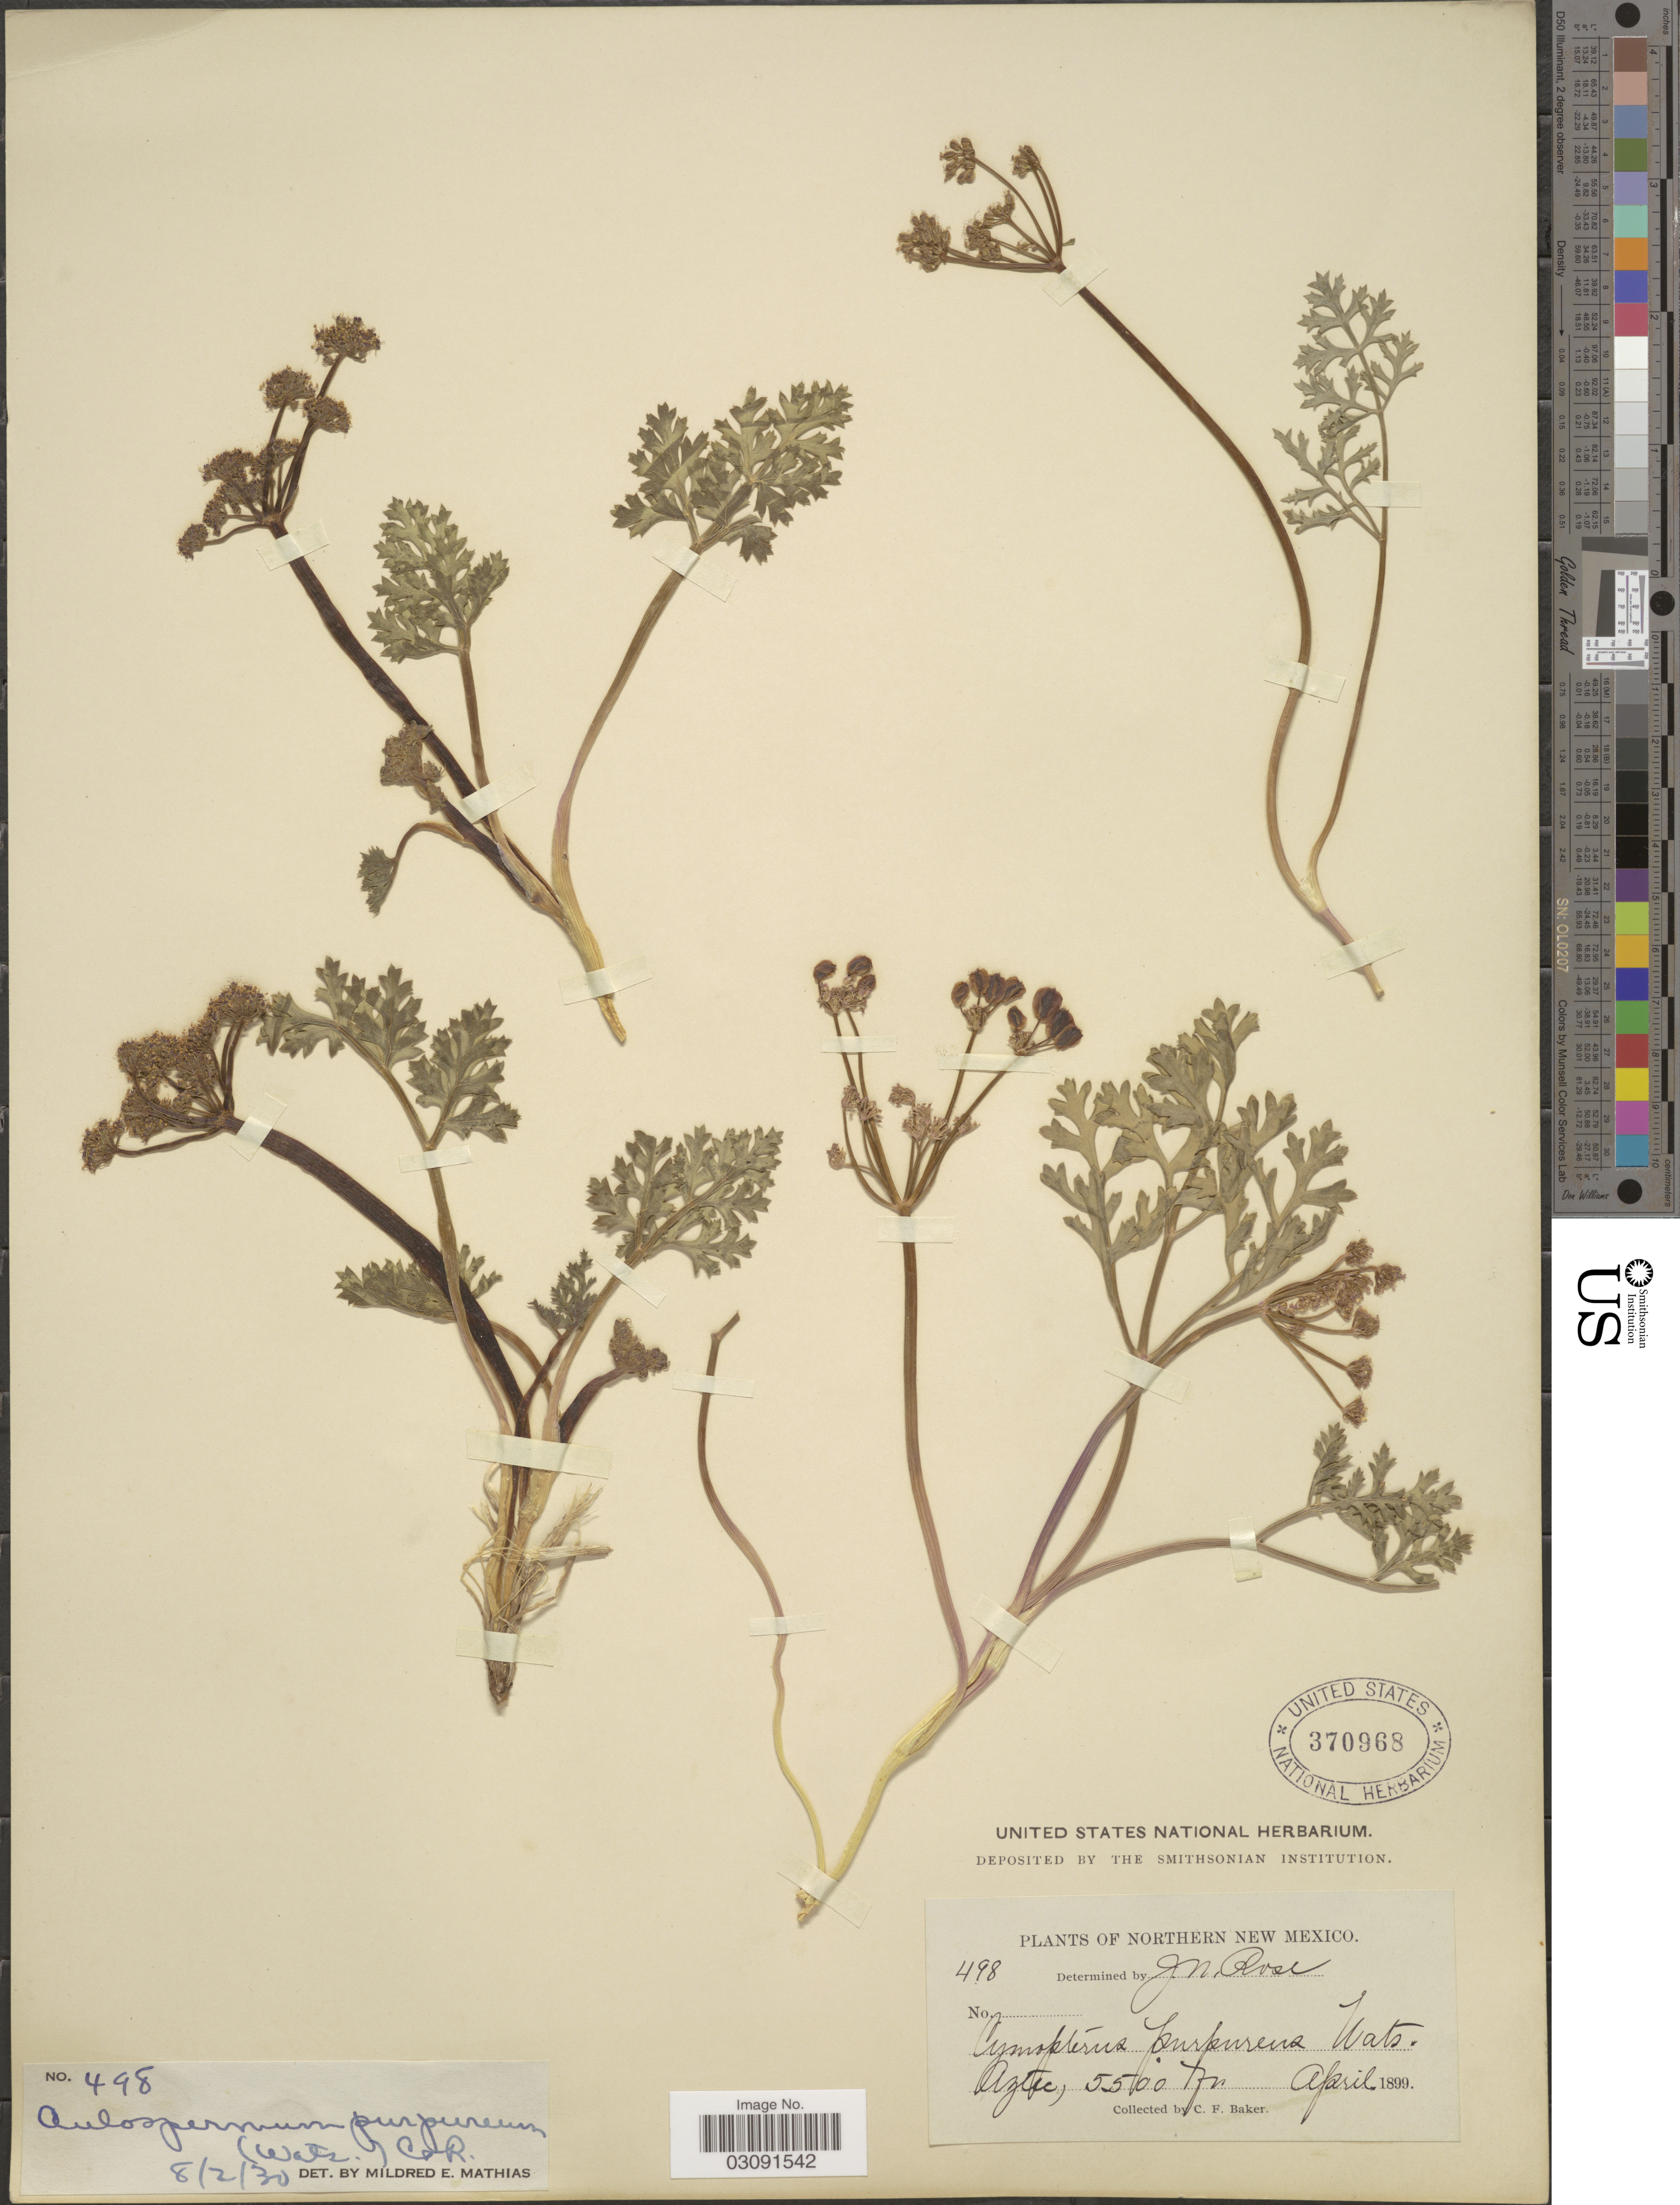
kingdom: Plantae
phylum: Tracheophyta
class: Magnoliopsida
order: Apiales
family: Apiaceae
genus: Cymopterus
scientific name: Cymopterus purpureus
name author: S. Watson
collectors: C. F. Baker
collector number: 498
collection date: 1899-04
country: United States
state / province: New Mexico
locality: Northern New Mexico, Aztec.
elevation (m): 1676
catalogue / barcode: US 370968